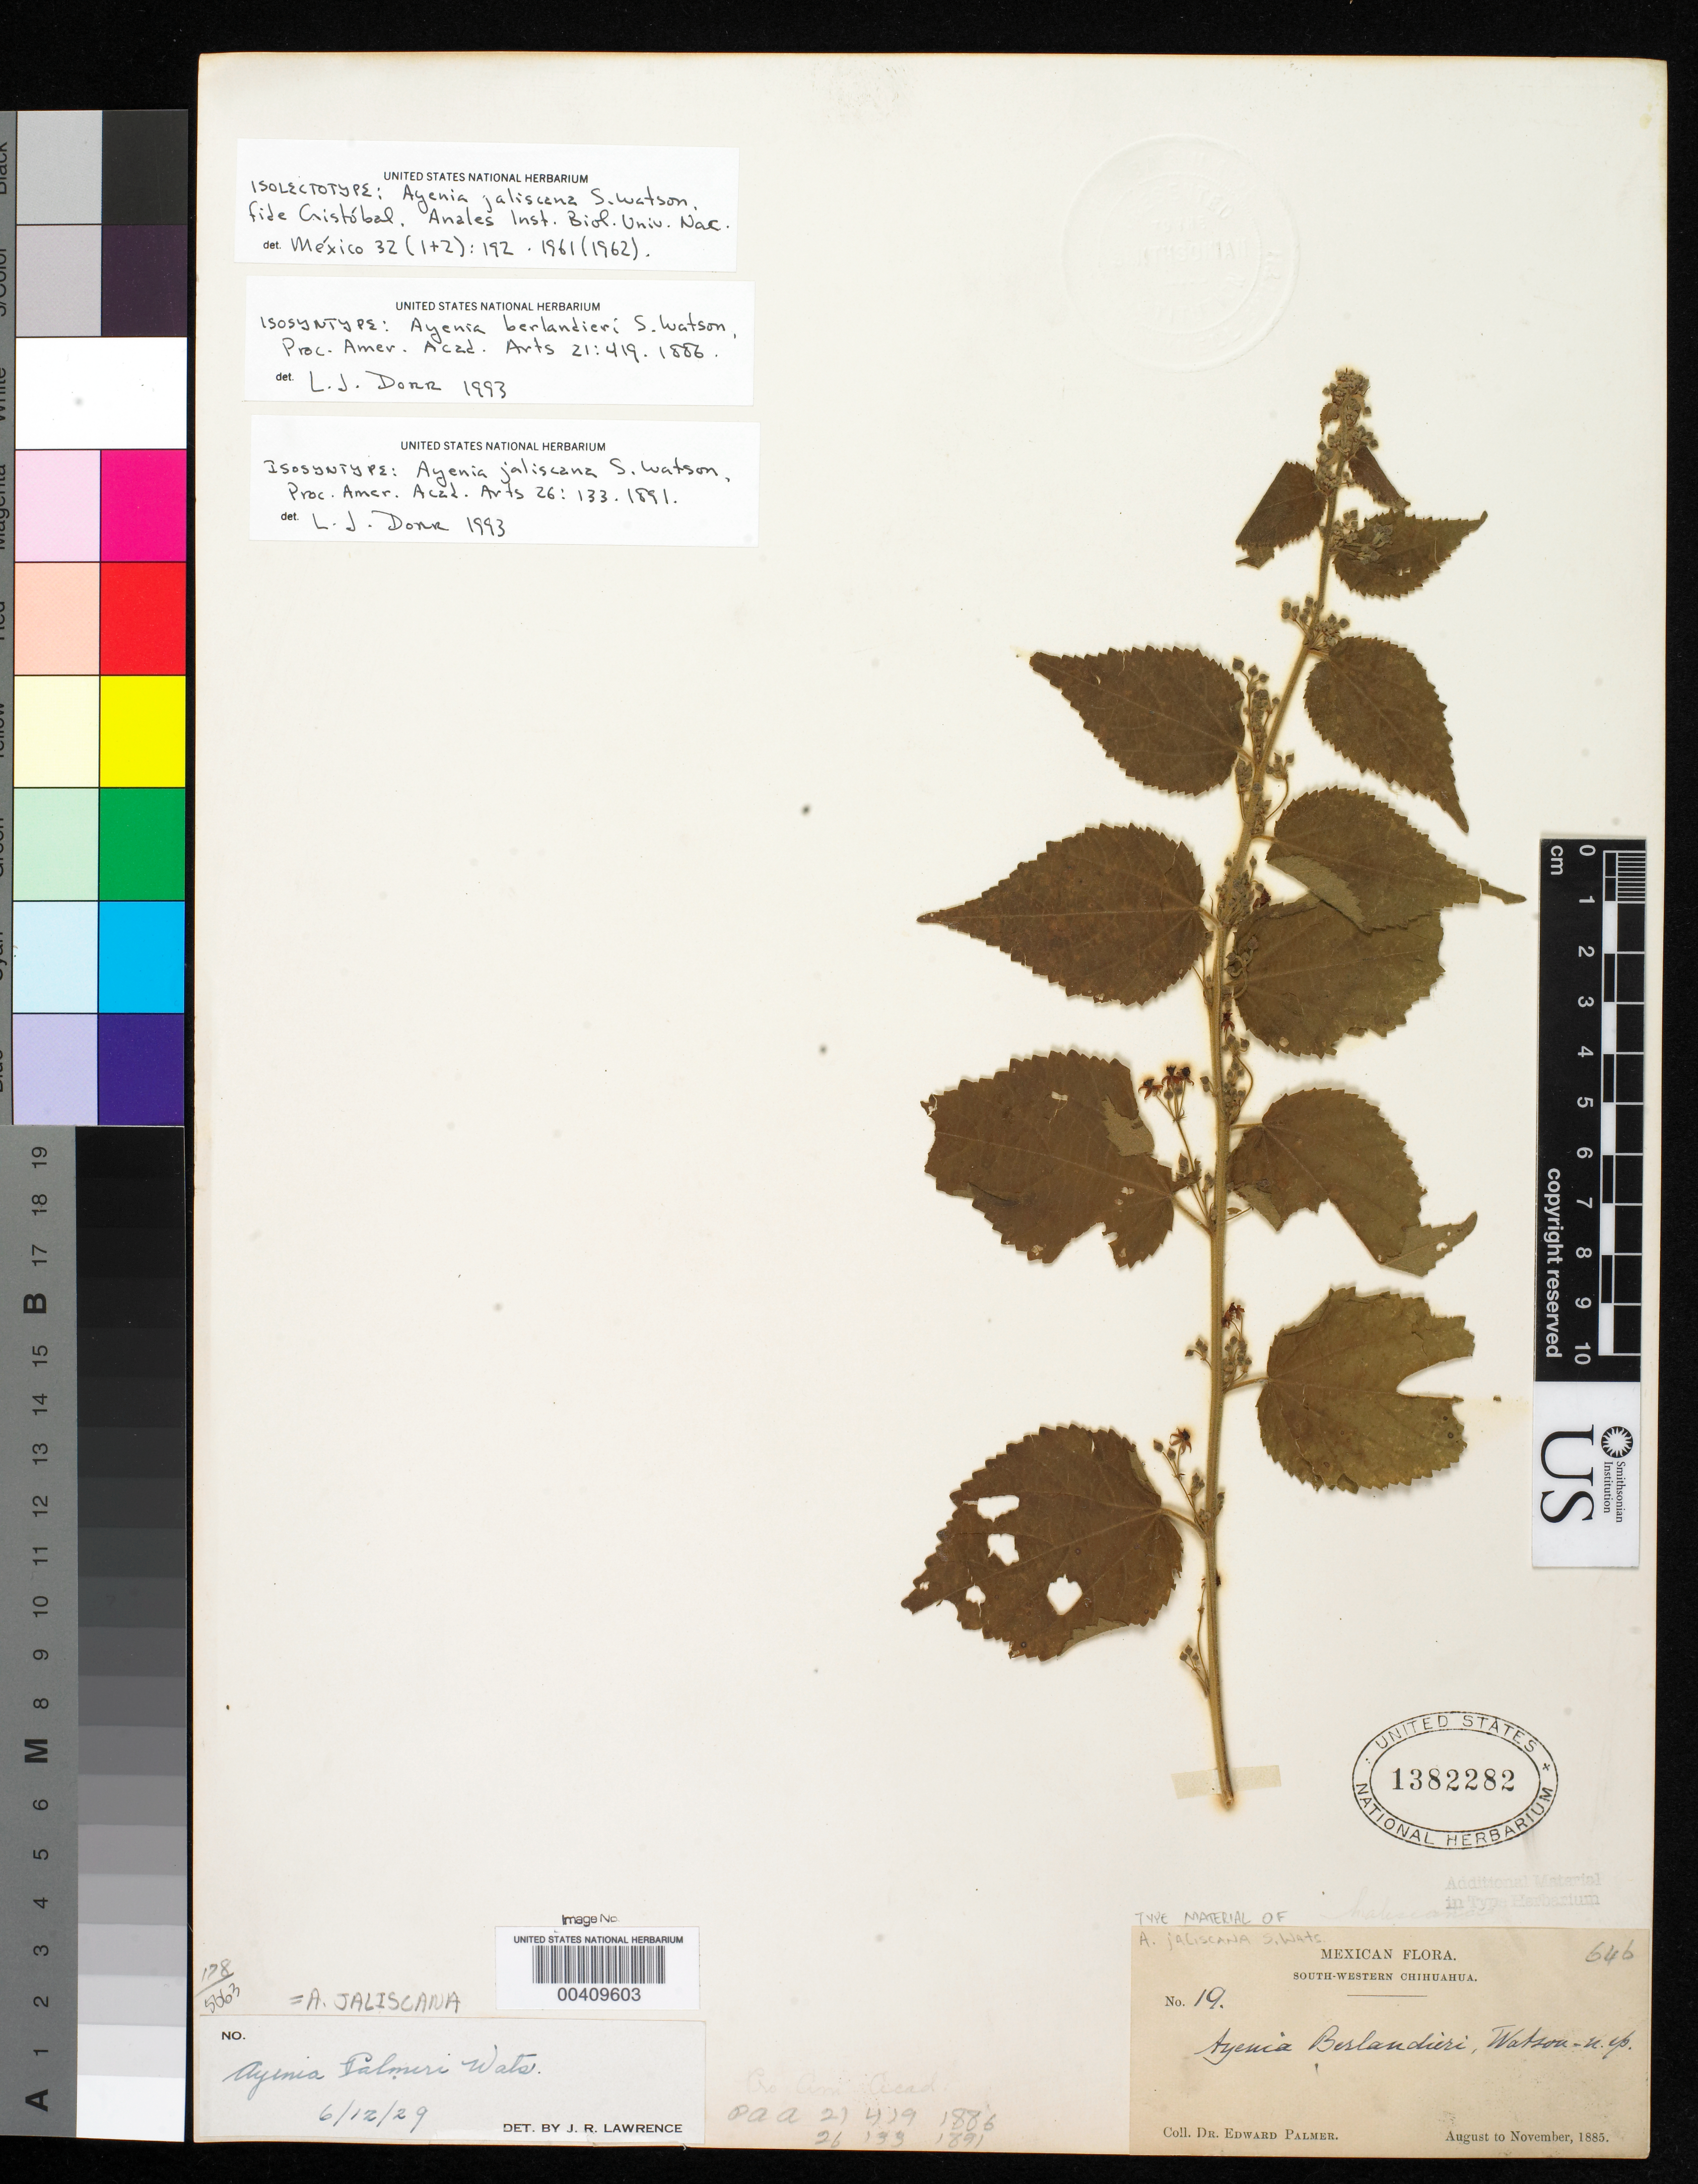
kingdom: Plantae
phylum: Tracheophyta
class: Magnoliopsida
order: Malvales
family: Malvaceae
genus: Ayenia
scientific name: Ayenia jaliscana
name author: S. Watson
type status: Isolectotype; Isosyntype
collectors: E. Palmer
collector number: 19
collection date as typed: Aug 1885 to -- Nov 1885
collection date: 1885-08/1885-11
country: Mexico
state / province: Chihuahua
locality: South-western Chihuahua.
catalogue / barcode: US 1382282